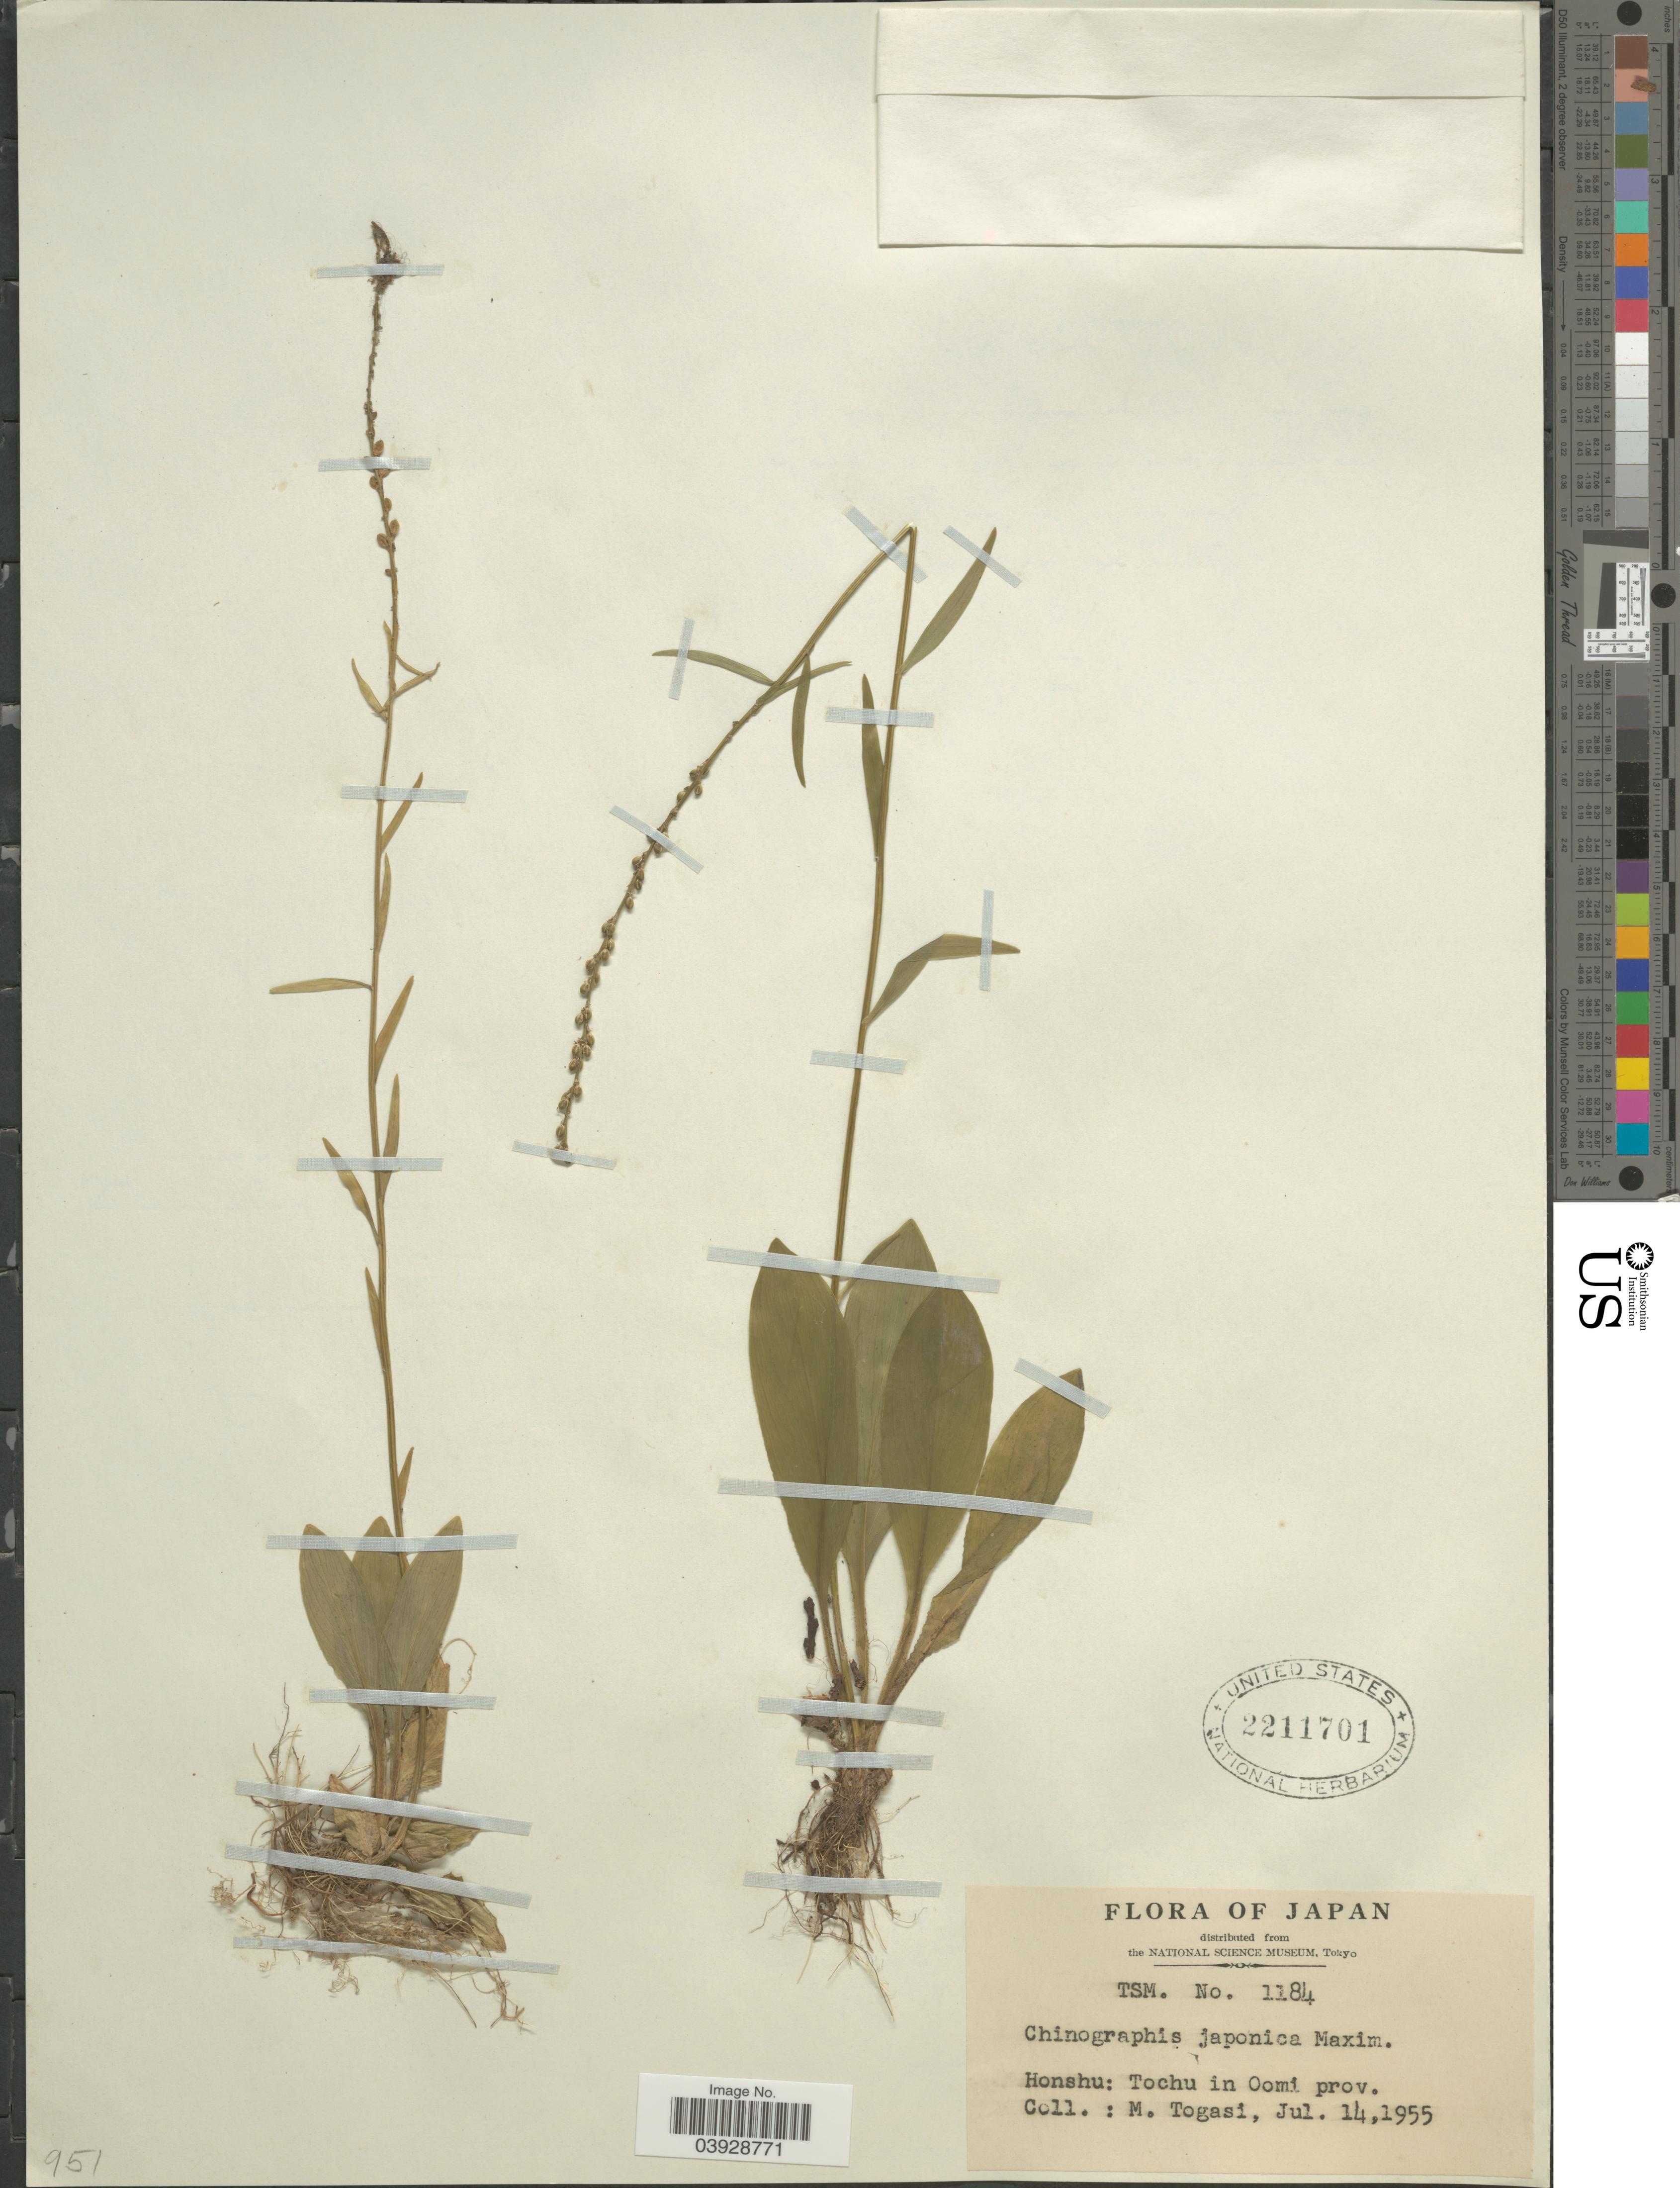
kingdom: Plantae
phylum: Tracheophyta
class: Liliopsida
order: Liliales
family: Melanthiaceae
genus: Chionographis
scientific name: Chionographis japonica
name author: Maxim.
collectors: M. Togasi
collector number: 1184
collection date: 1955-07-14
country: Japan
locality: Honshu: Tochu in Oomi prov.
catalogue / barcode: US 2211701